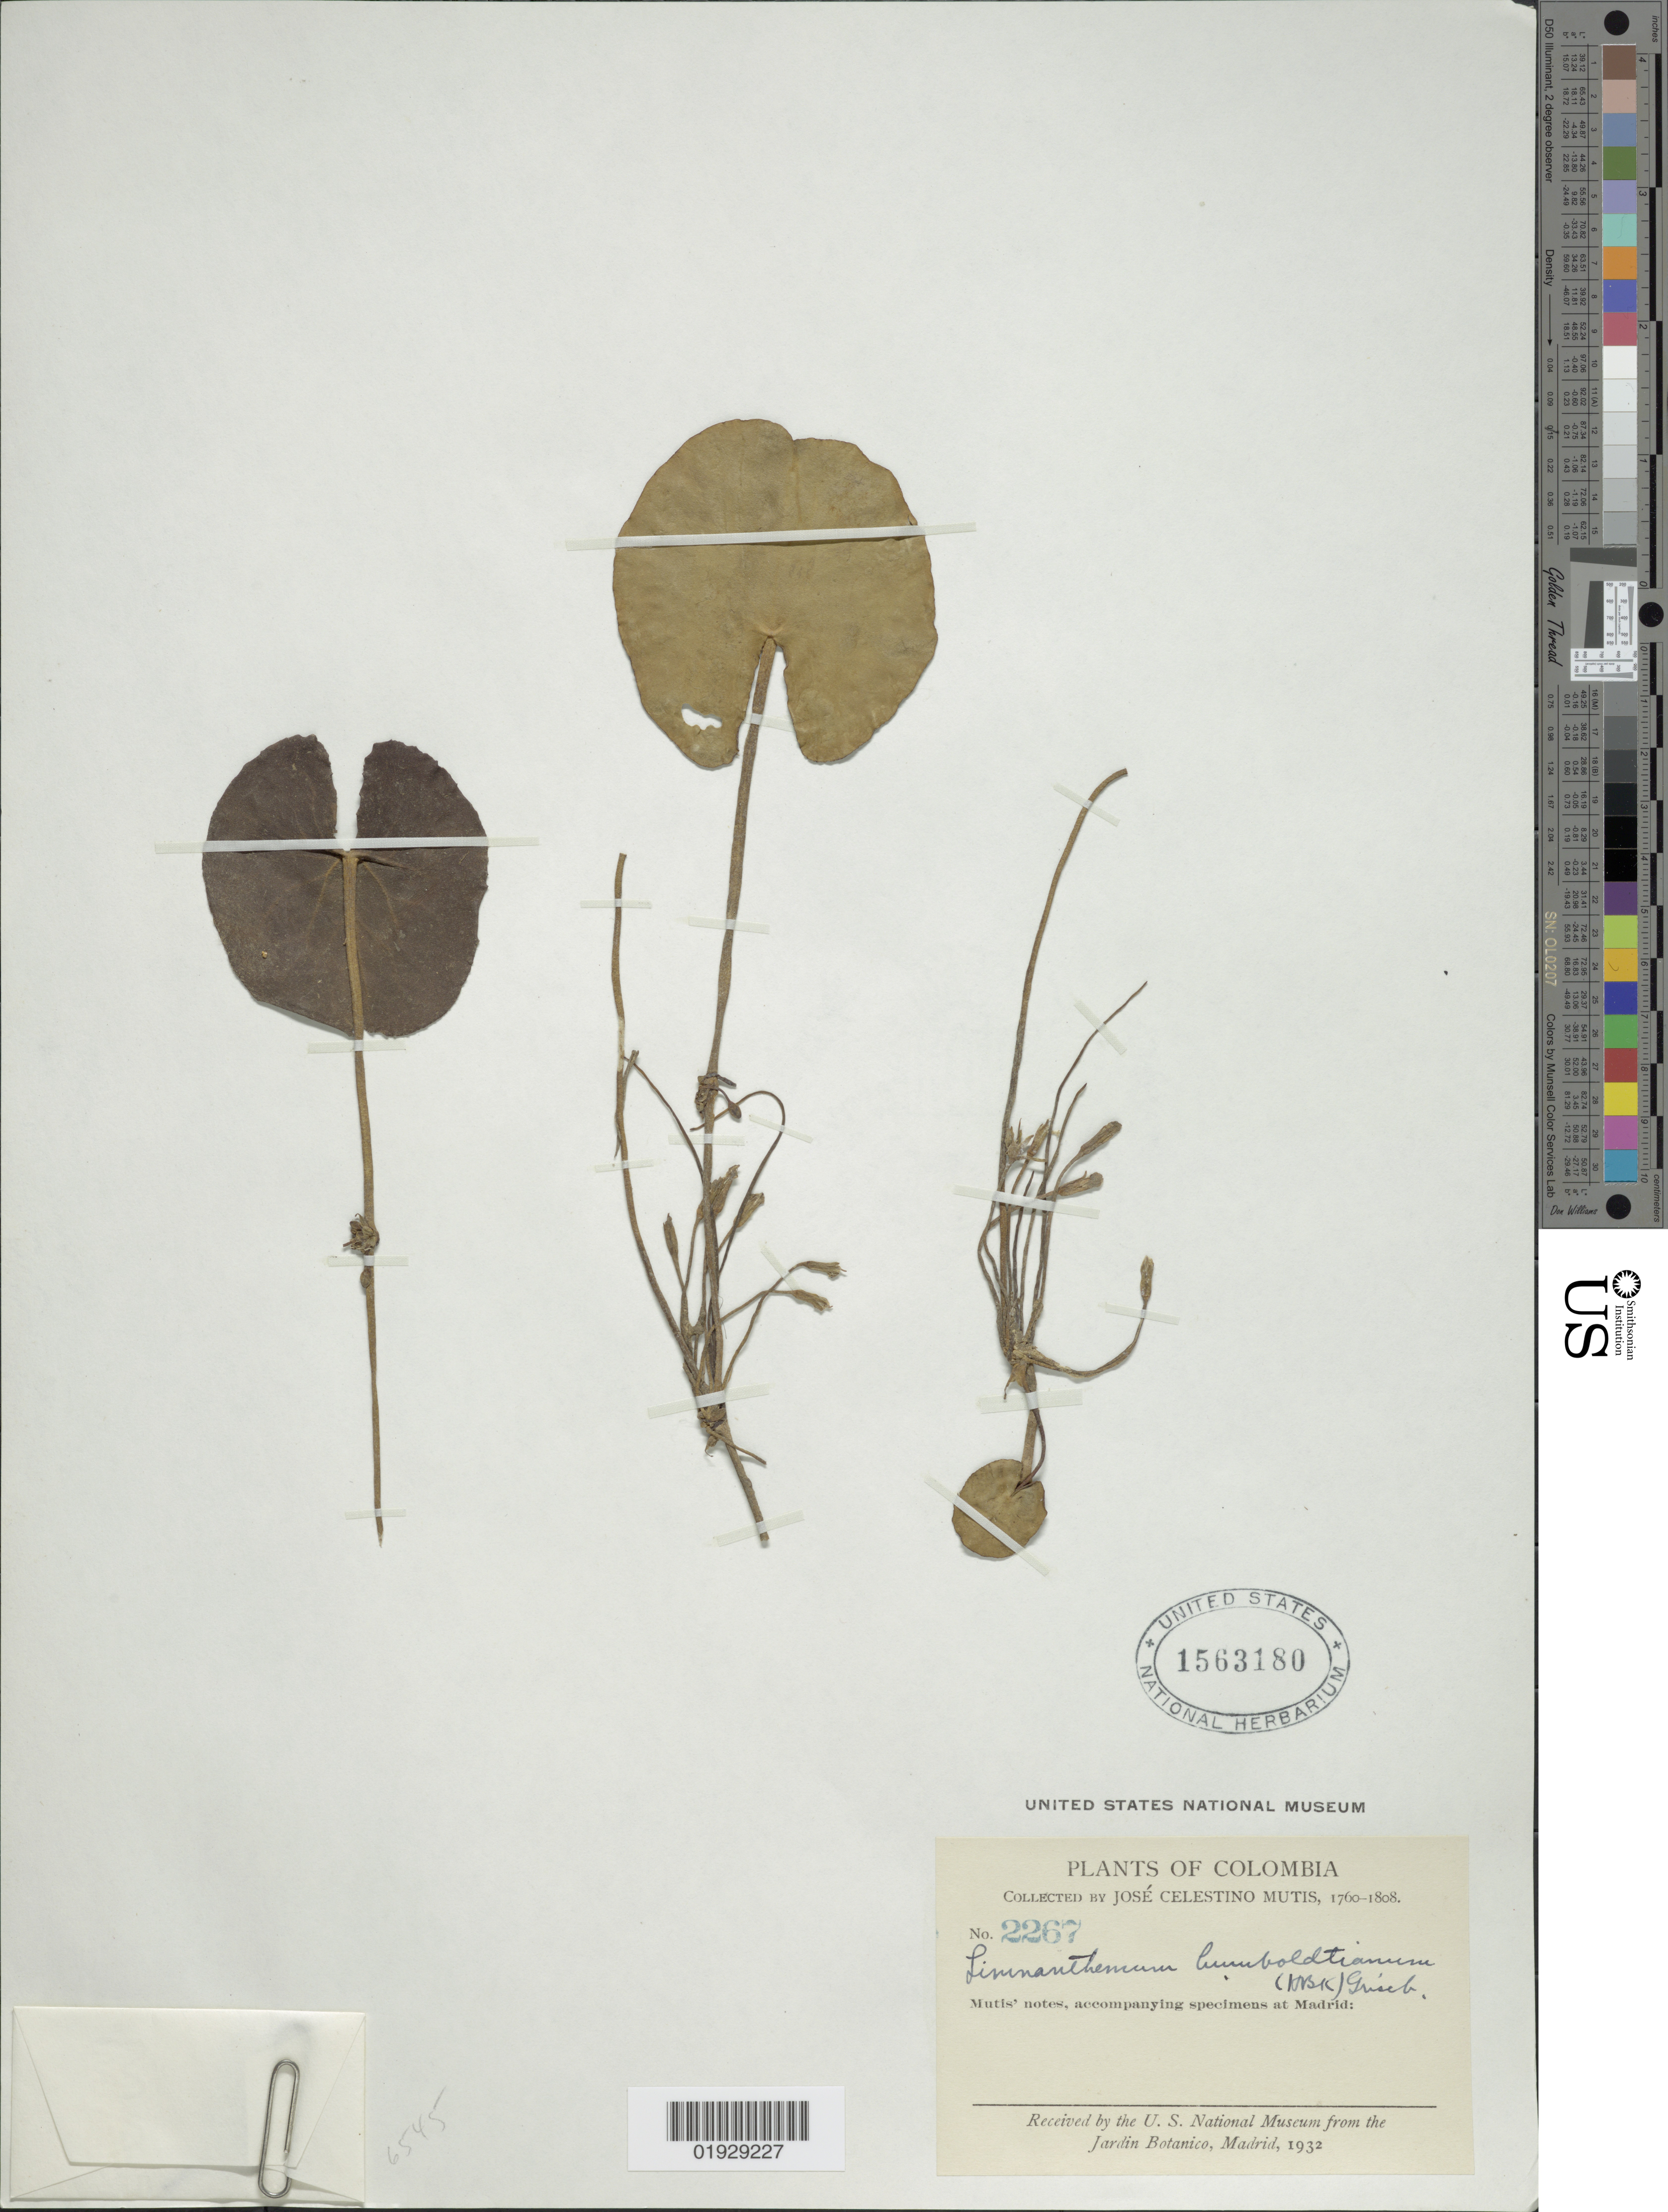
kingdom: Plantae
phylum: Tracheophyta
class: Magnoliopsida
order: Asterales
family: Menyanthaceae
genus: Nymphoides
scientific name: Nymphoides indica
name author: (L.) Kuntze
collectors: J. C. B. Mutis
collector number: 2267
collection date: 1760/1808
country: Colombia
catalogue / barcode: US 1563180